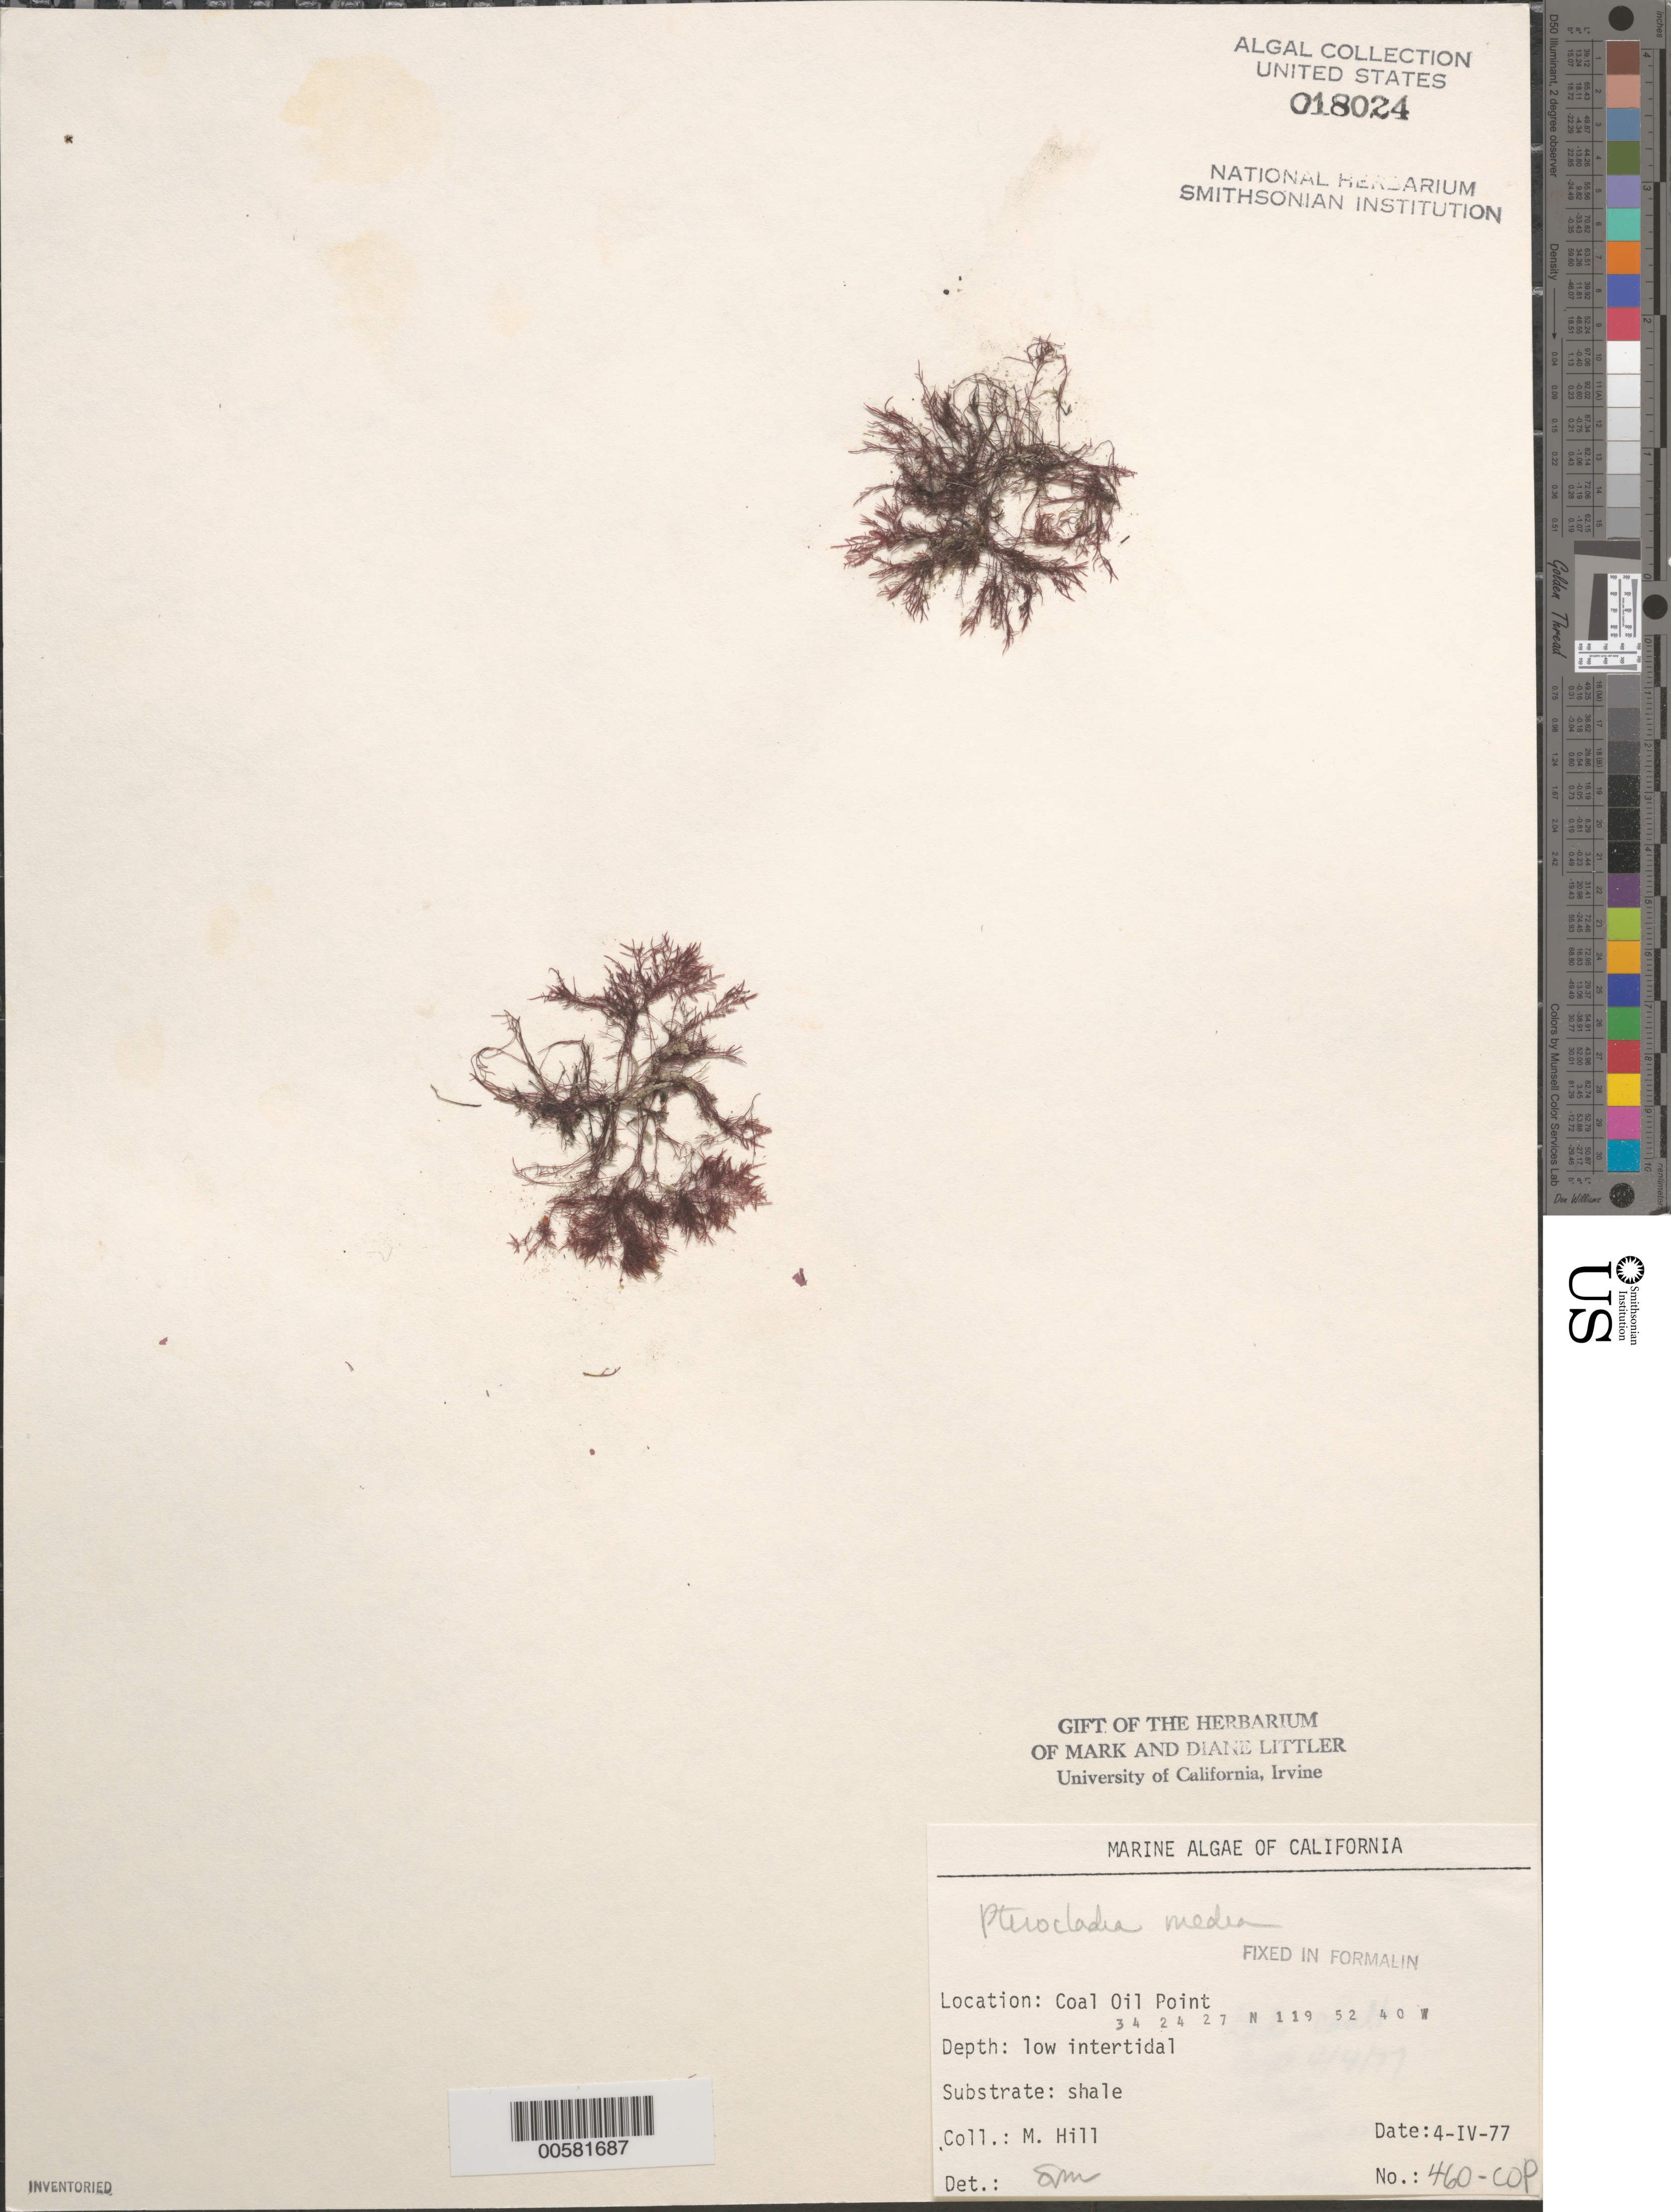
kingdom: Plantae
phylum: Rhodophyta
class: Florideophyceae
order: Gelidiales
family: Pterocladiaceae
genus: Pterocladiella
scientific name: Pterocladiella media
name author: (E.Y. Dawson) G.H. Boo & K.A. Miller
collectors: M. Hill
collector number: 460-cop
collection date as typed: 04 Apr 1977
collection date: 1977-04-04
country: United States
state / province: California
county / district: Santa Barbara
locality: Coal Oil Point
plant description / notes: BLM-SOCALBIGHT rocky intertidal survey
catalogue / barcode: US 18024